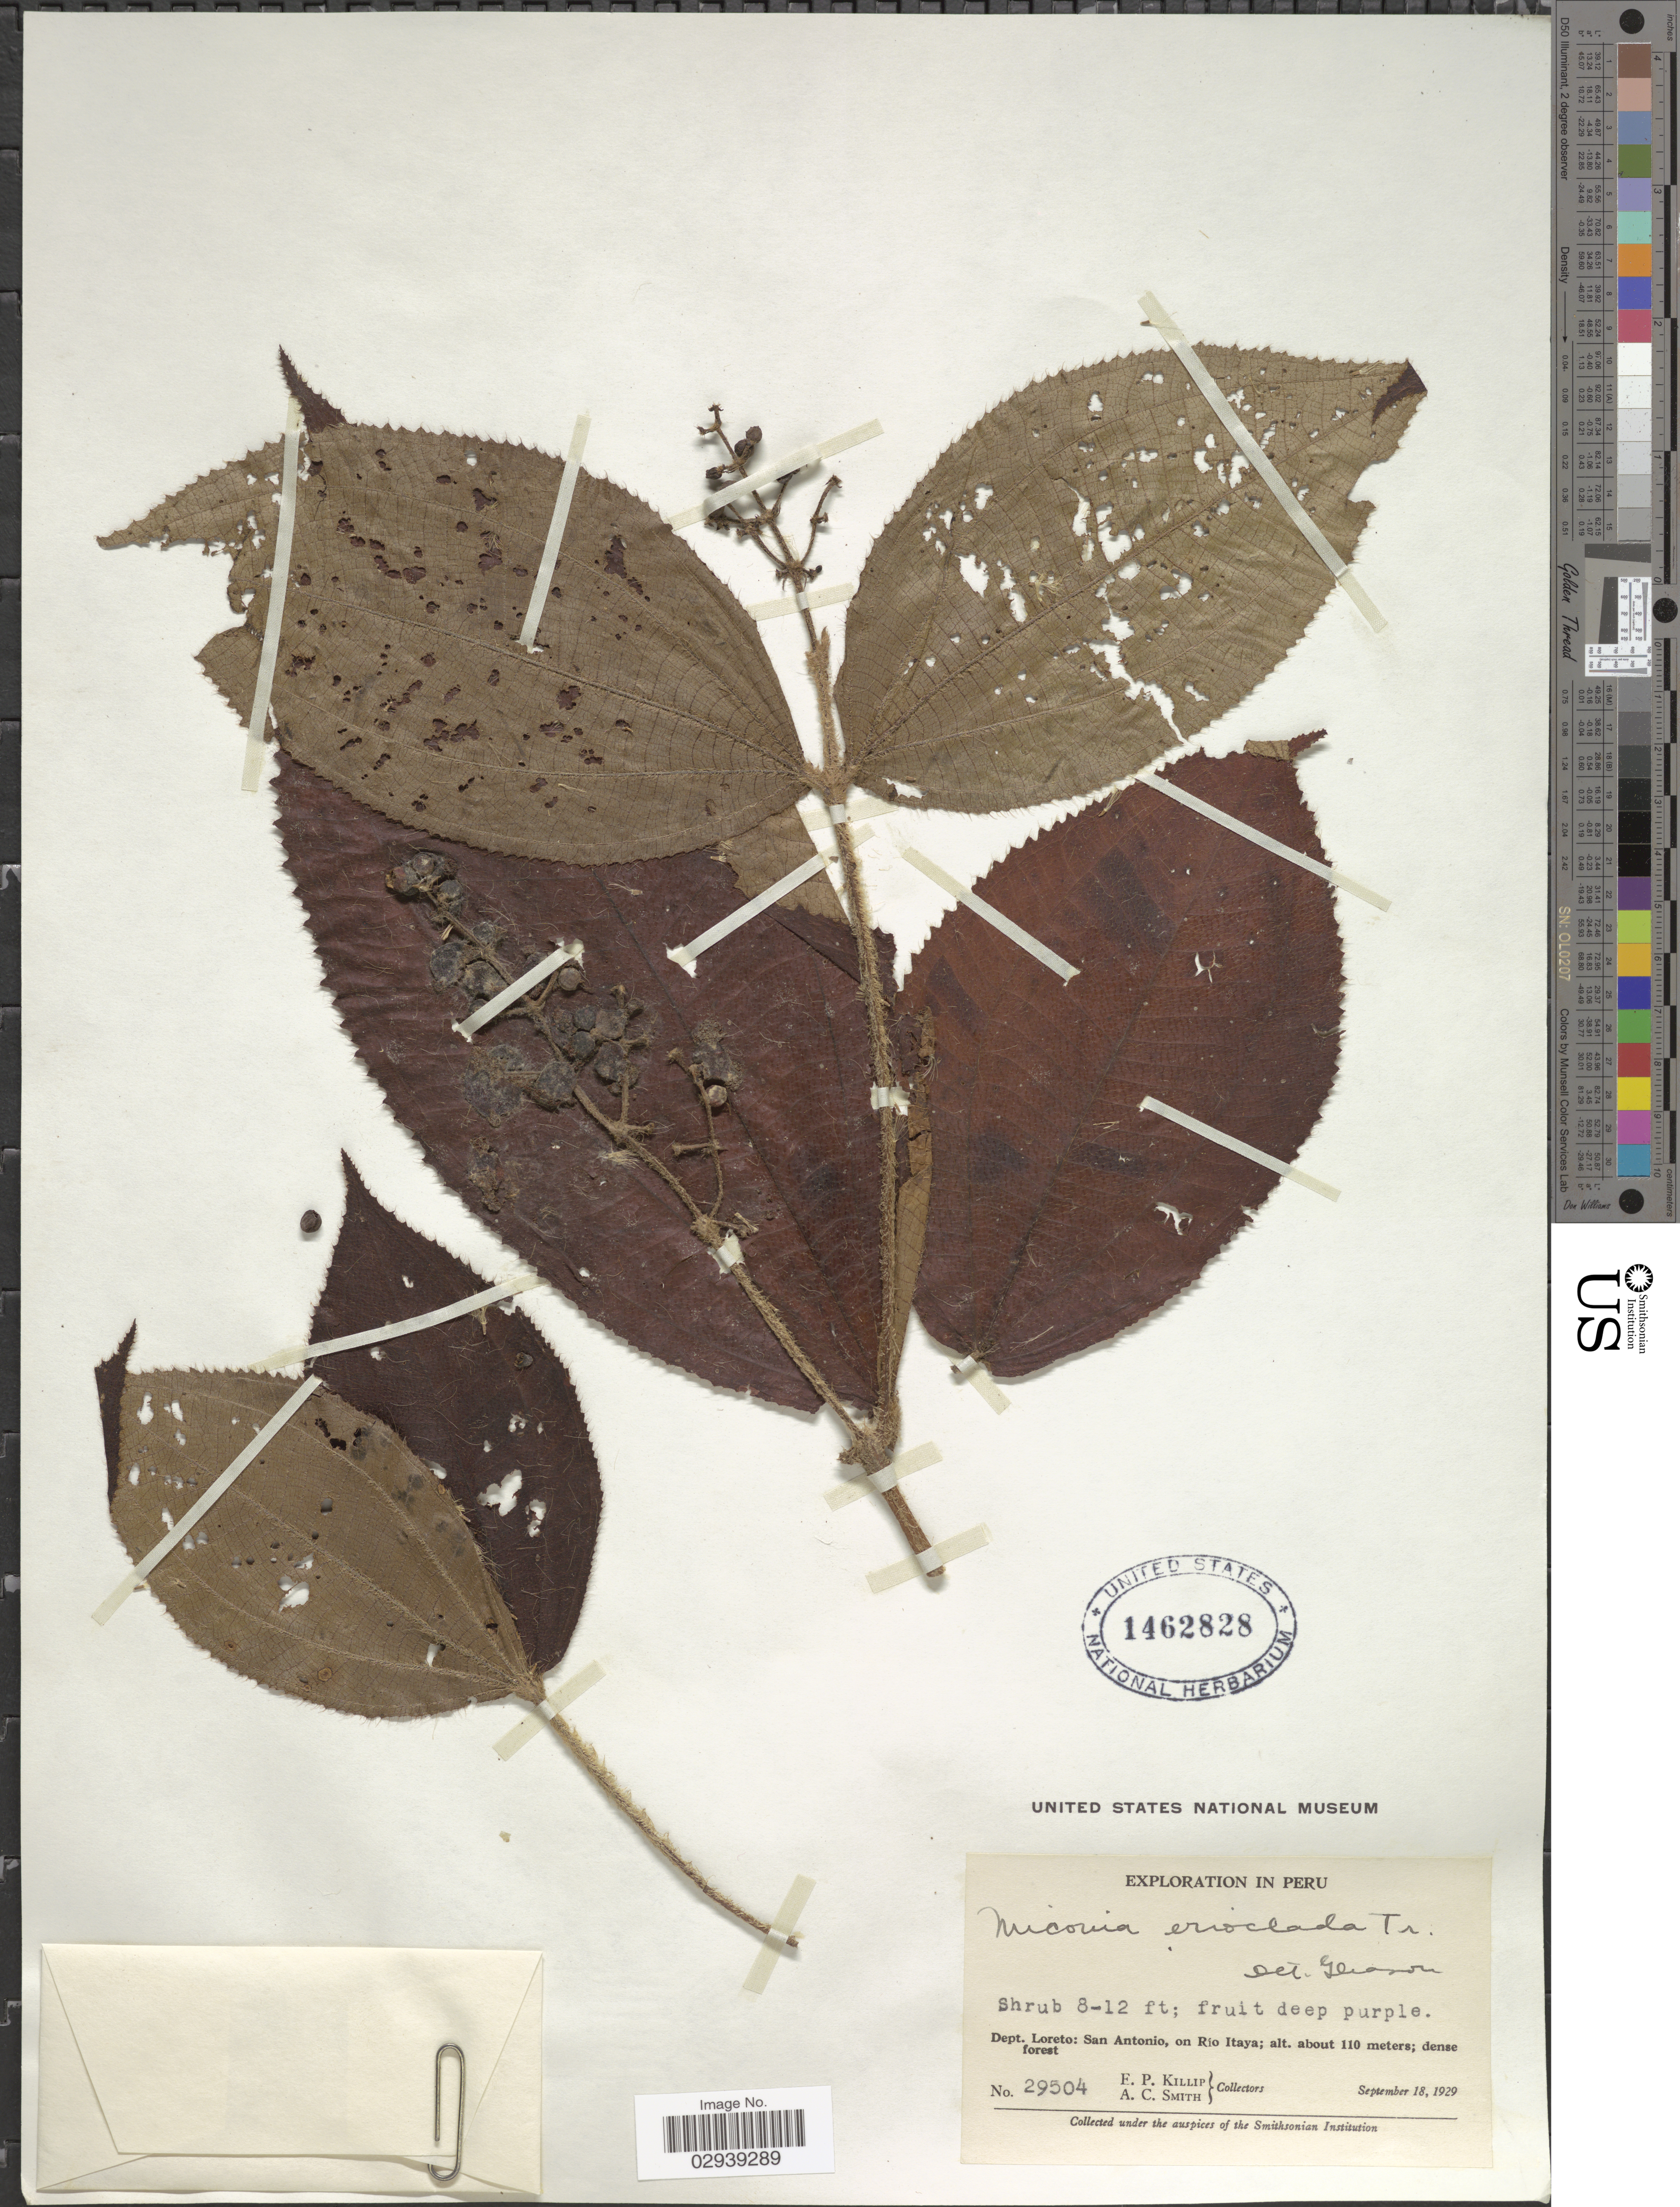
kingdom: Plantae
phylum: Tracheophyta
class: Magnoliopsida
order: Myrtales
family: Melastomataceae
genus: Miconia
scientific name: Miconia erioclada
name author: Triana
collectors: E. P. Killip & A. C. Smith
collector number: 29504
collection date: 1929-09-18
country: Peru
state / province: Loreto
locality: Dept. Loreto: San Antonio, on Rio Itaya.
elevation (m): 110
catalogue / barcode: US 1462828